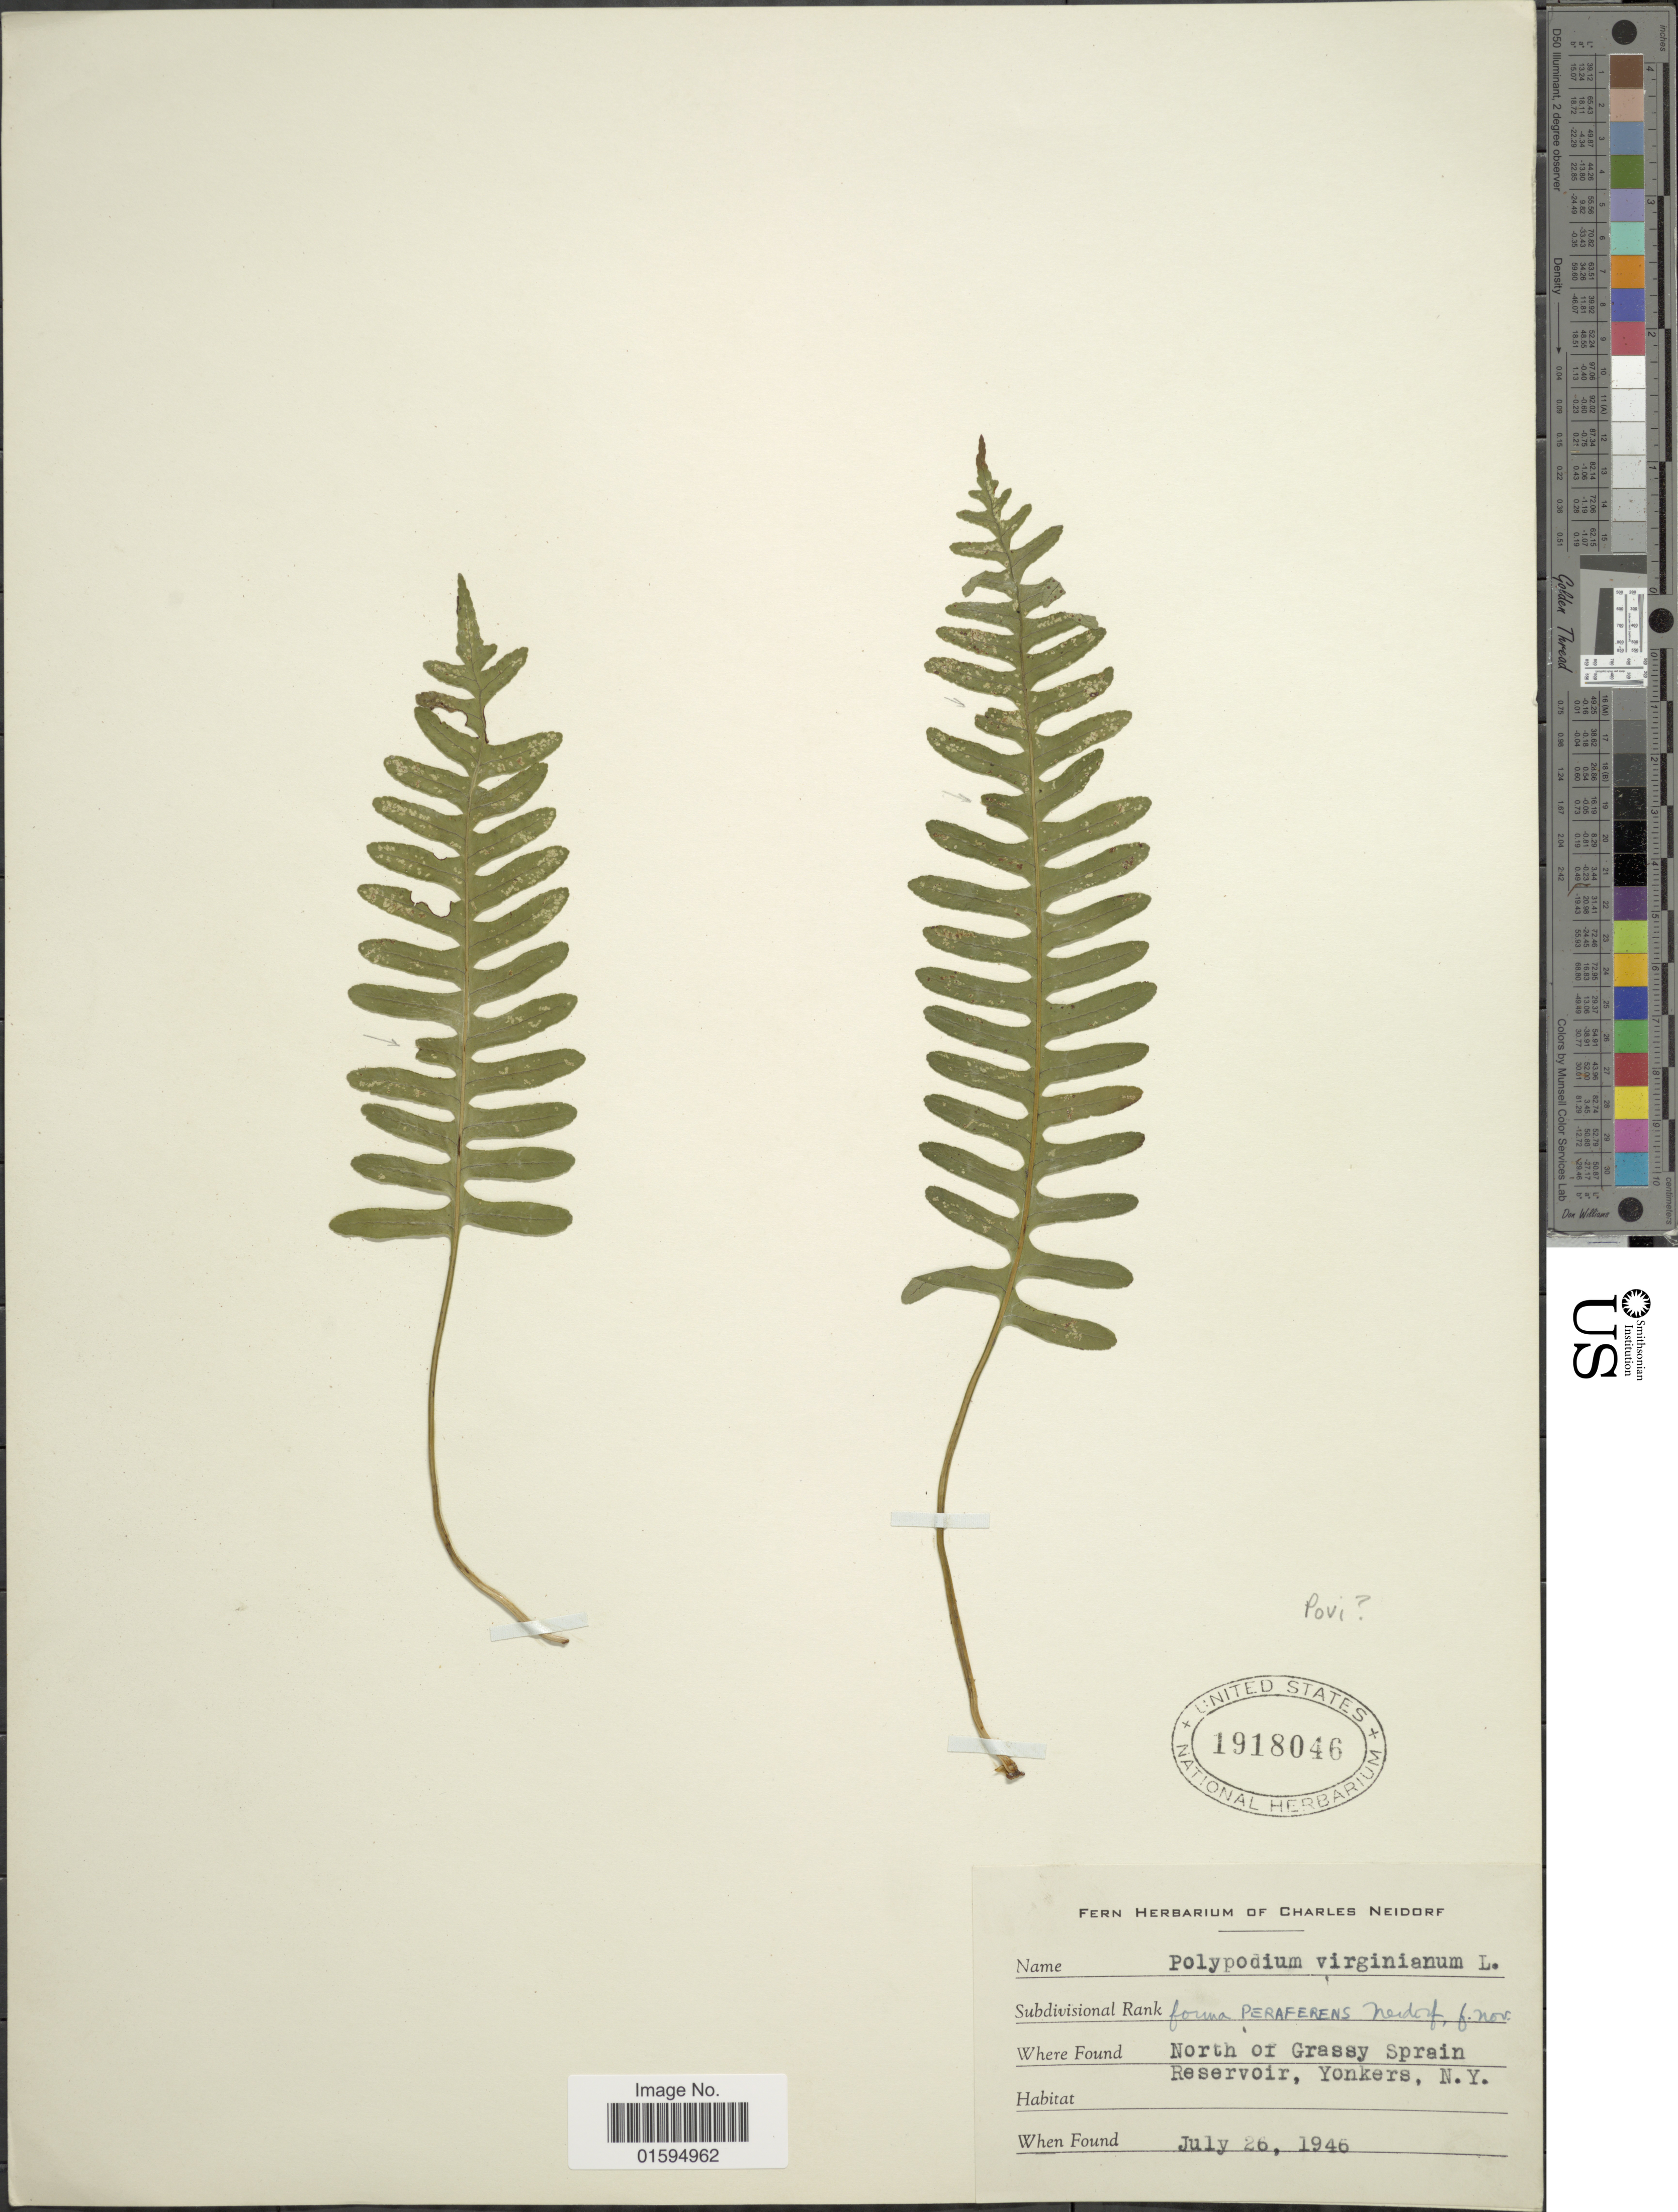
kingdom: Plantae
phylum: Tracheophyta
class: Polypodiopsida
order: Polypodiales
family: Polypodiaceae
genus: Polypodium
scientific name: Polypodium virginianum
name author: L.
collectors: C. Neidorf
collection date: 1946-07-26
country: United States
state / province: New York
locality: North of Grassy Sprain Reservior, Yonkers.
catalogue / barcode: US 1918046